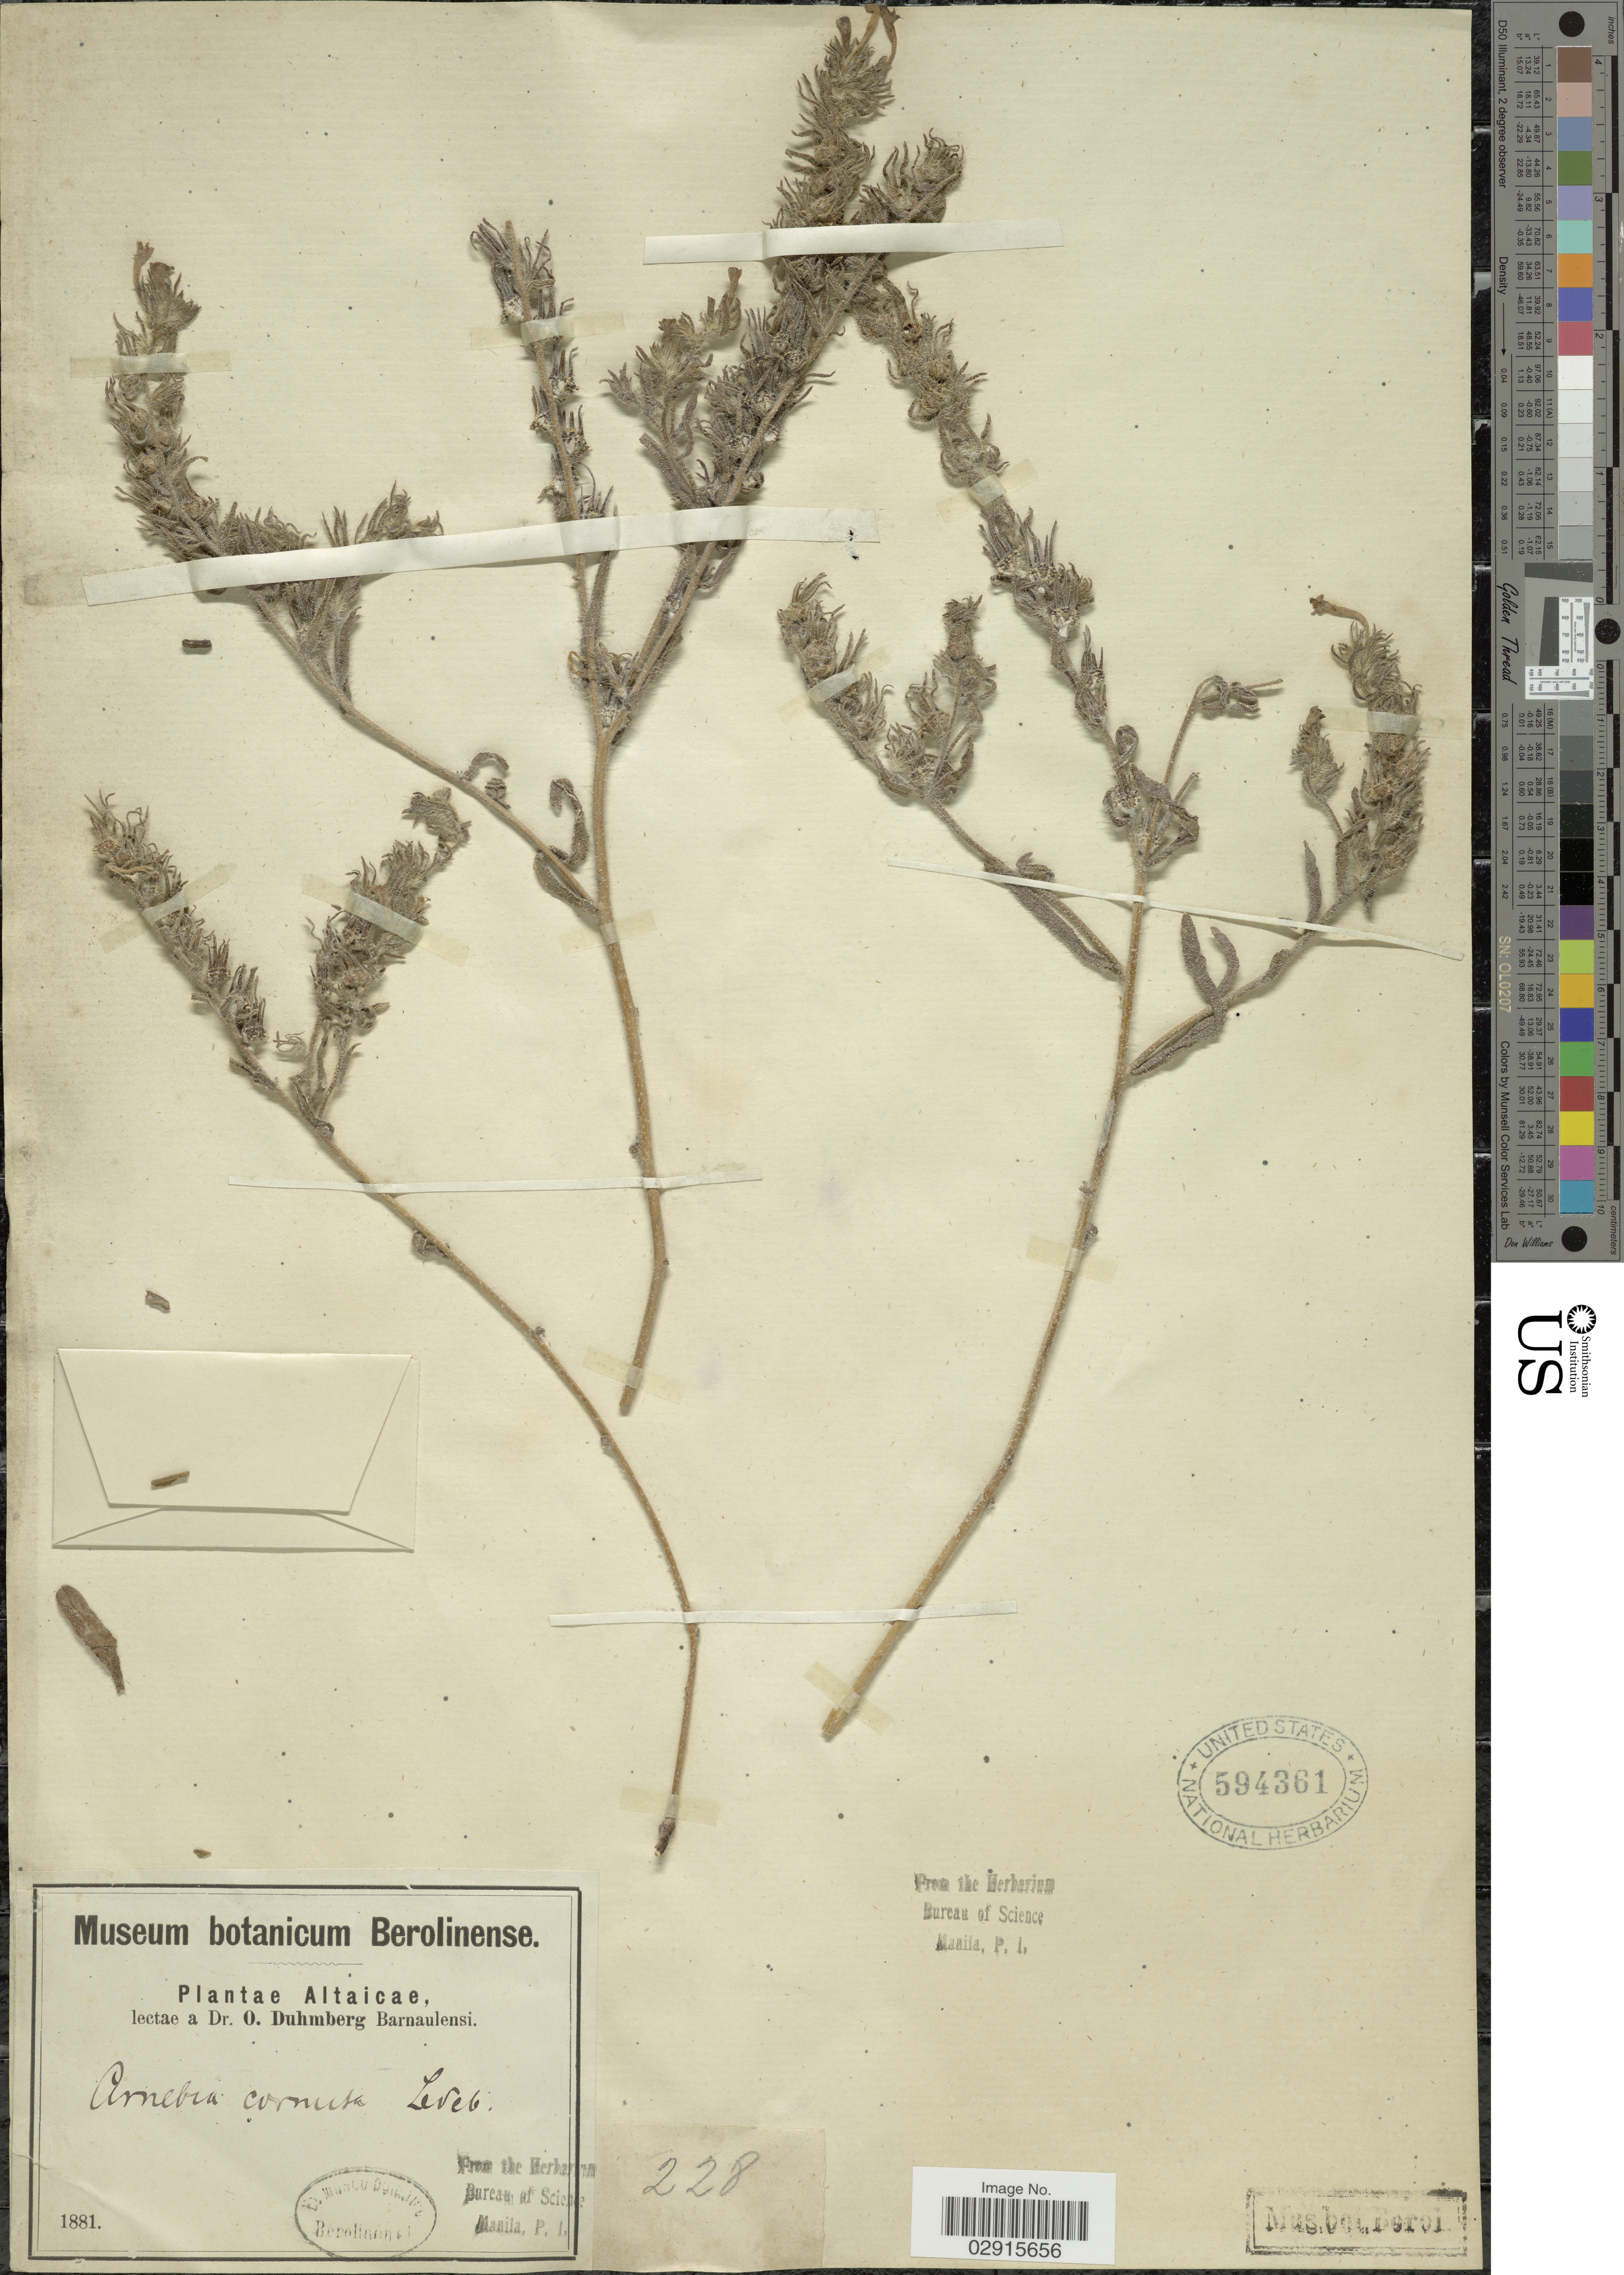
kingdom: Plantae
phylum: Tracheophyta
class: Magnoliopsida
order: Boraginales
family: Boraginaceae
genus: Arnebia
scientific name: Arnebia cornuta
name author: (Ledeb.) Fisch. & C.A. Mey.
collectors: O. Duhmberg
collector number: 228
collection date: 1881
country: Russian Federation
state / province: Altai Republic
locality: Altaicae.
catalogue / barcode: US 594361